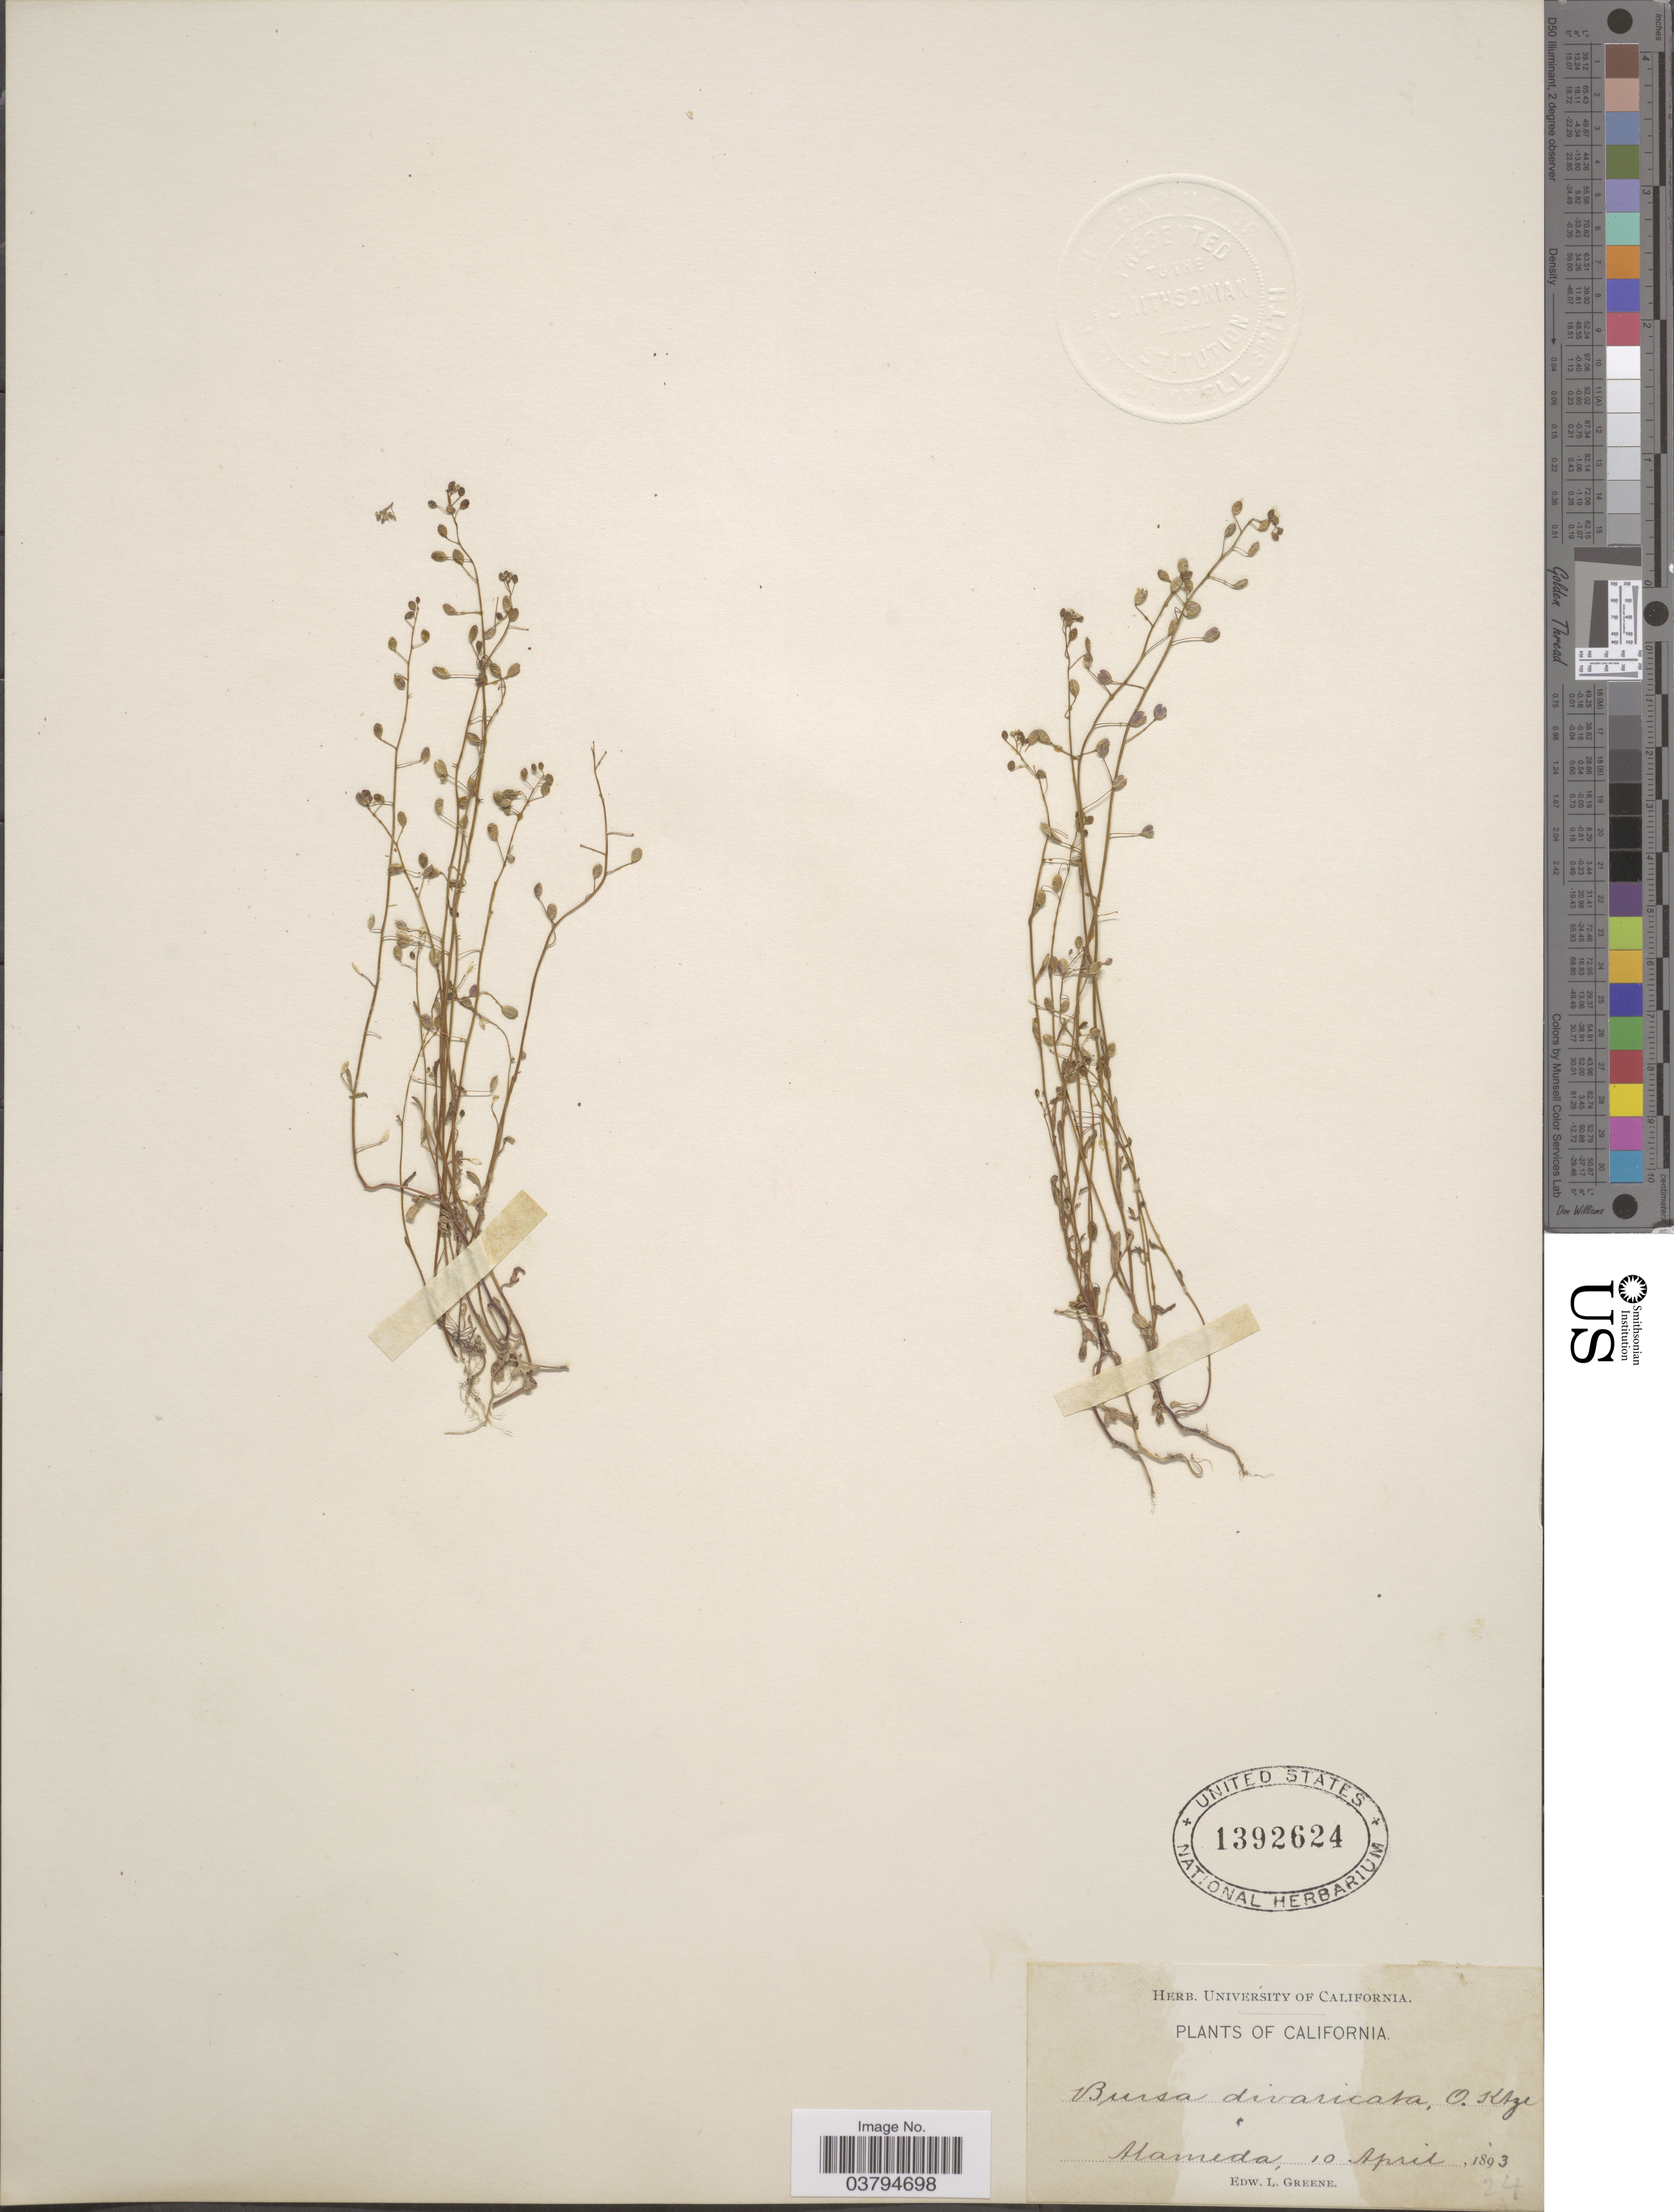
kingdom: Plantae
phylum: Tracheophyta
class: Magnoliopsida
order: Brassicales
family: Brassicaceae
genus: Hornungia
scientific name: Hornungia procumbens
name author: (L.) Hayek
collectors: E. L. Greene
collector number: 24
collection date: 1893-04-10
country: United States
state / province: California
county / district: Alameda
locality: Alameda.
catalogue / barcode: US 1392624